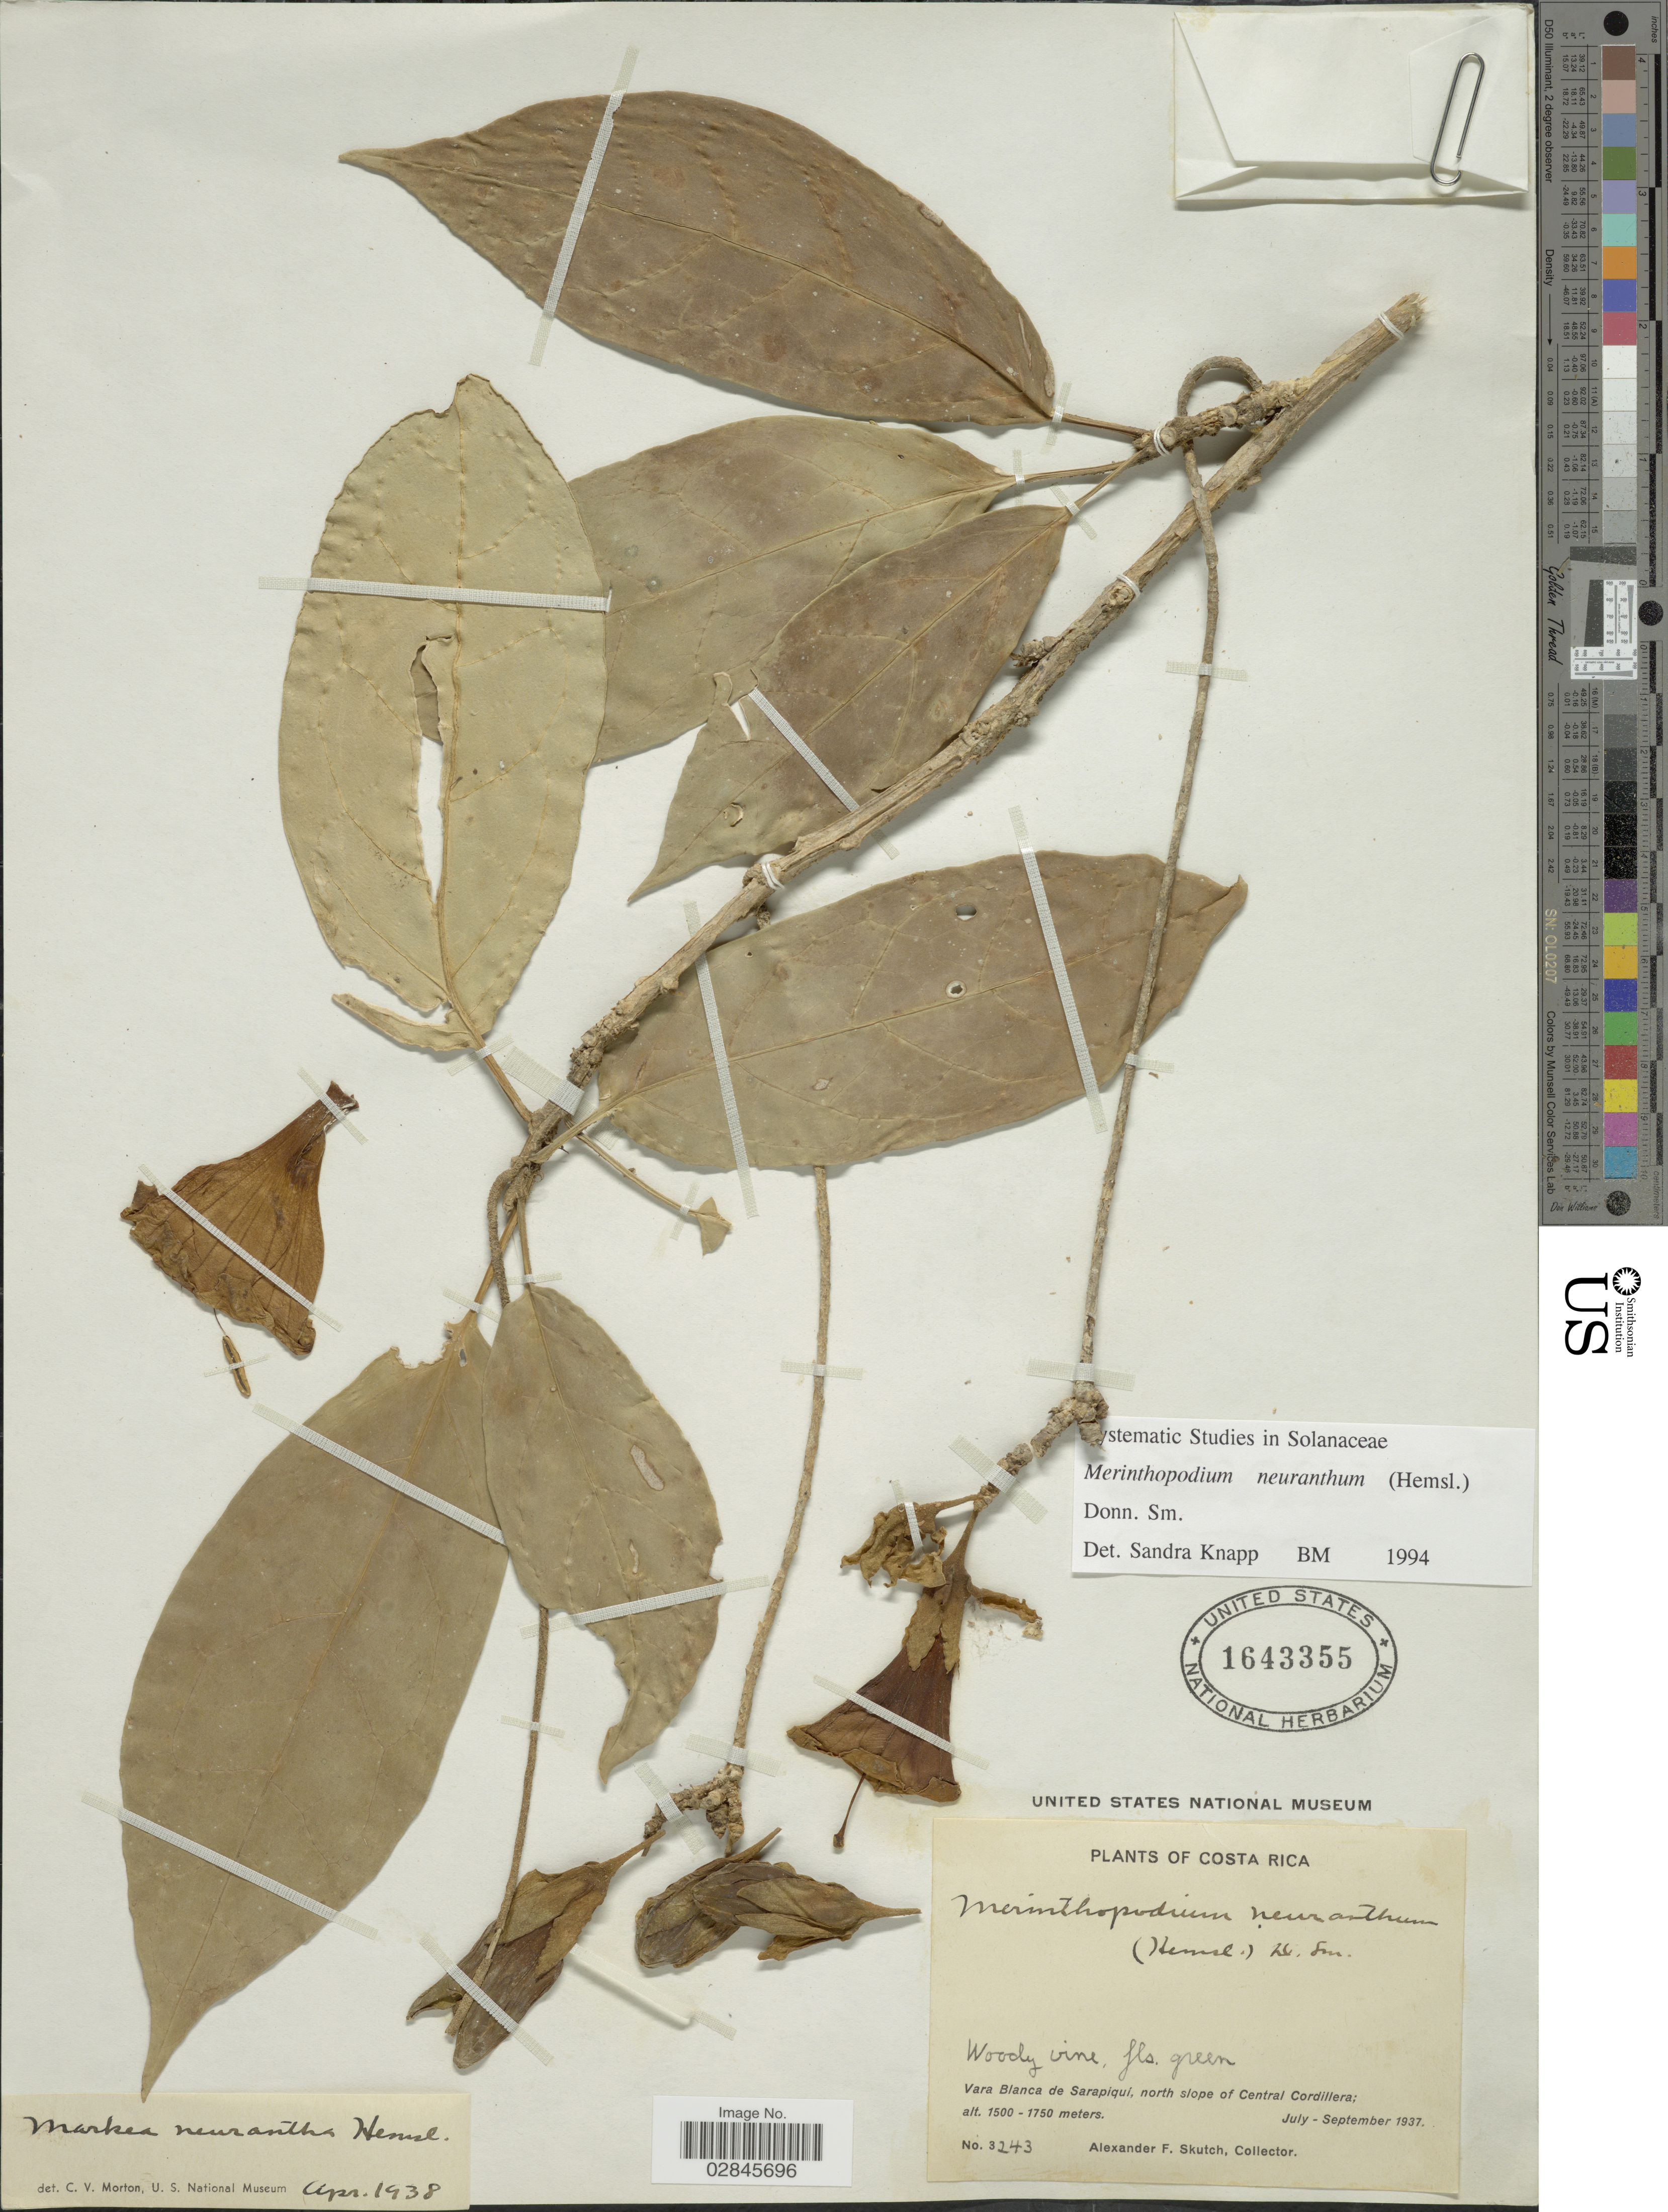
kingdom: Plantae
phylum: Tracheophyta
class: Magnoliopsida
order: Solanales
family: Solanaceae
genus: Merinthopodium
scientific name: Merinthopodium neuranthum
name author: Donn. Sm.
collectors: A. F. Skutch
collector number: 3243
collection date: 1937-07/1937-09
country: Costa Rica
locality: Vara Blanca de Sarapiquí, north slope of Central Cordillera.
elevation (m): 1500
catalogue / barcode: US 1643355